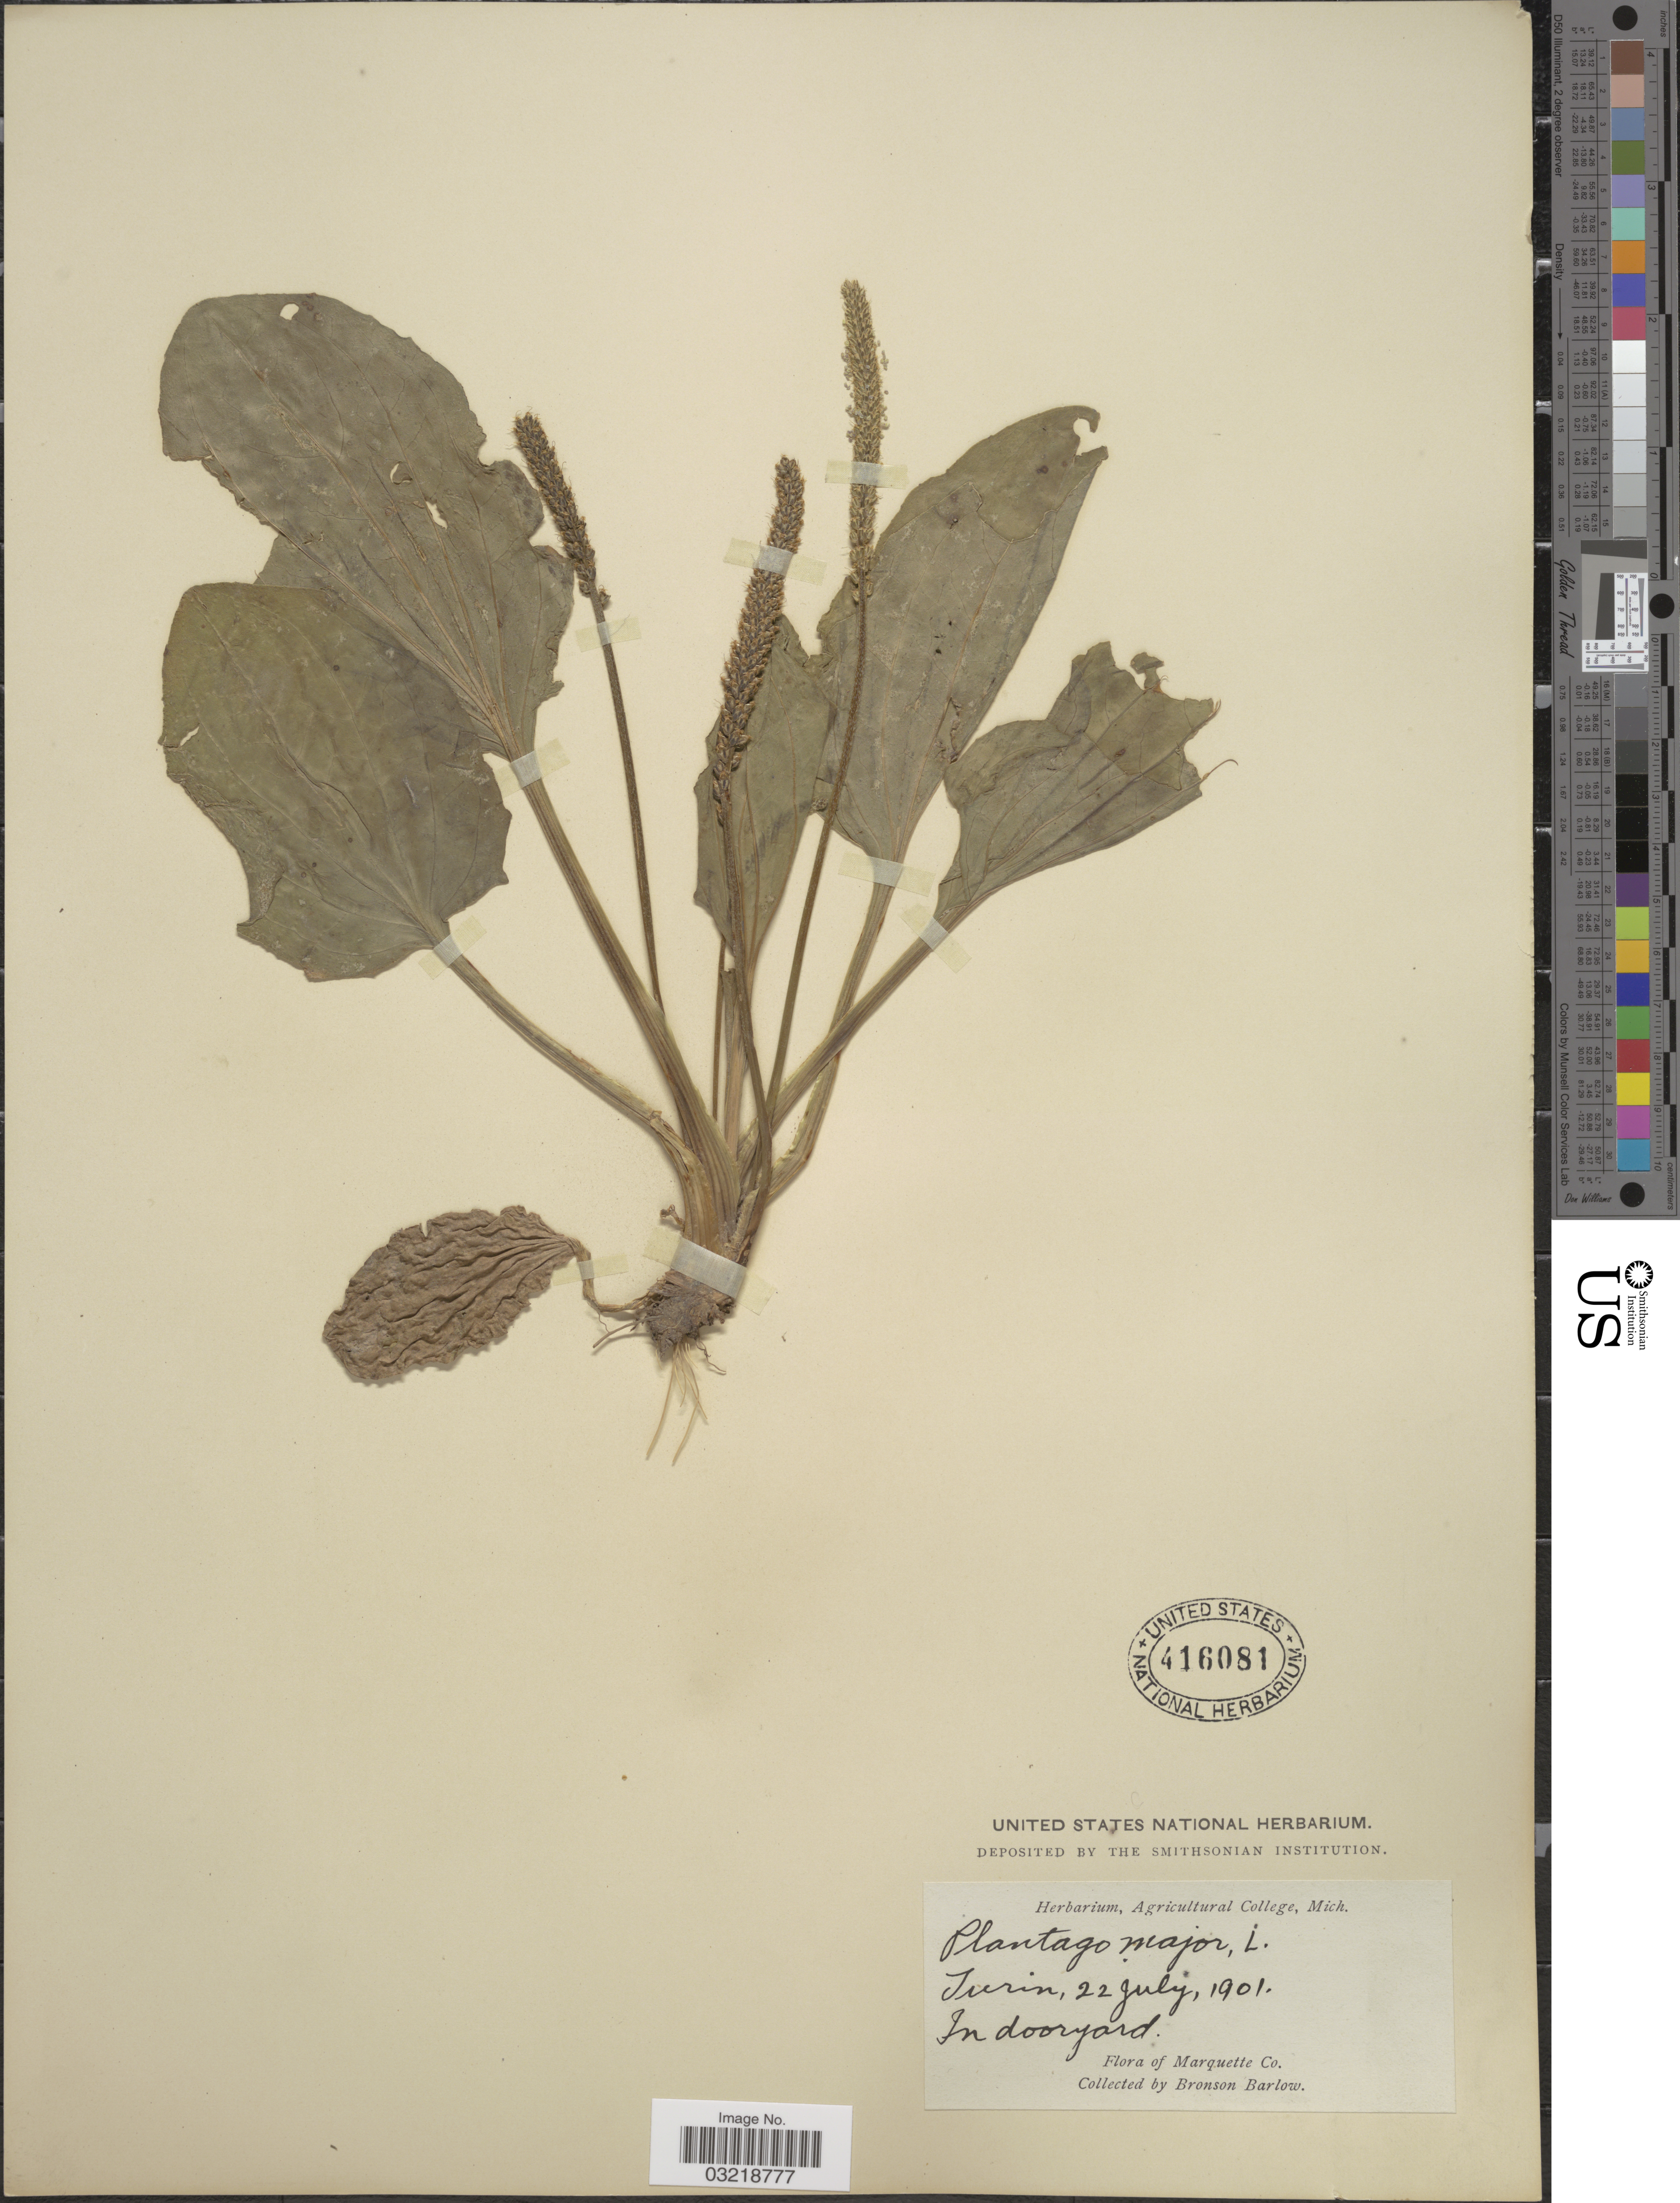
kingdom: Plantae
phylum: Tracheophyta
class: Magnoliopsida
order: Lamiales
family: Plantaginaceae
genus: Plantago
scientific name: Plantago major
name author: L.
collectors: Barlow, B.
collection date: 1901-07-22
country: United States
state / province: Michigan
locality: Turin, Marquette Co.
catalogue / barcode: US 416081